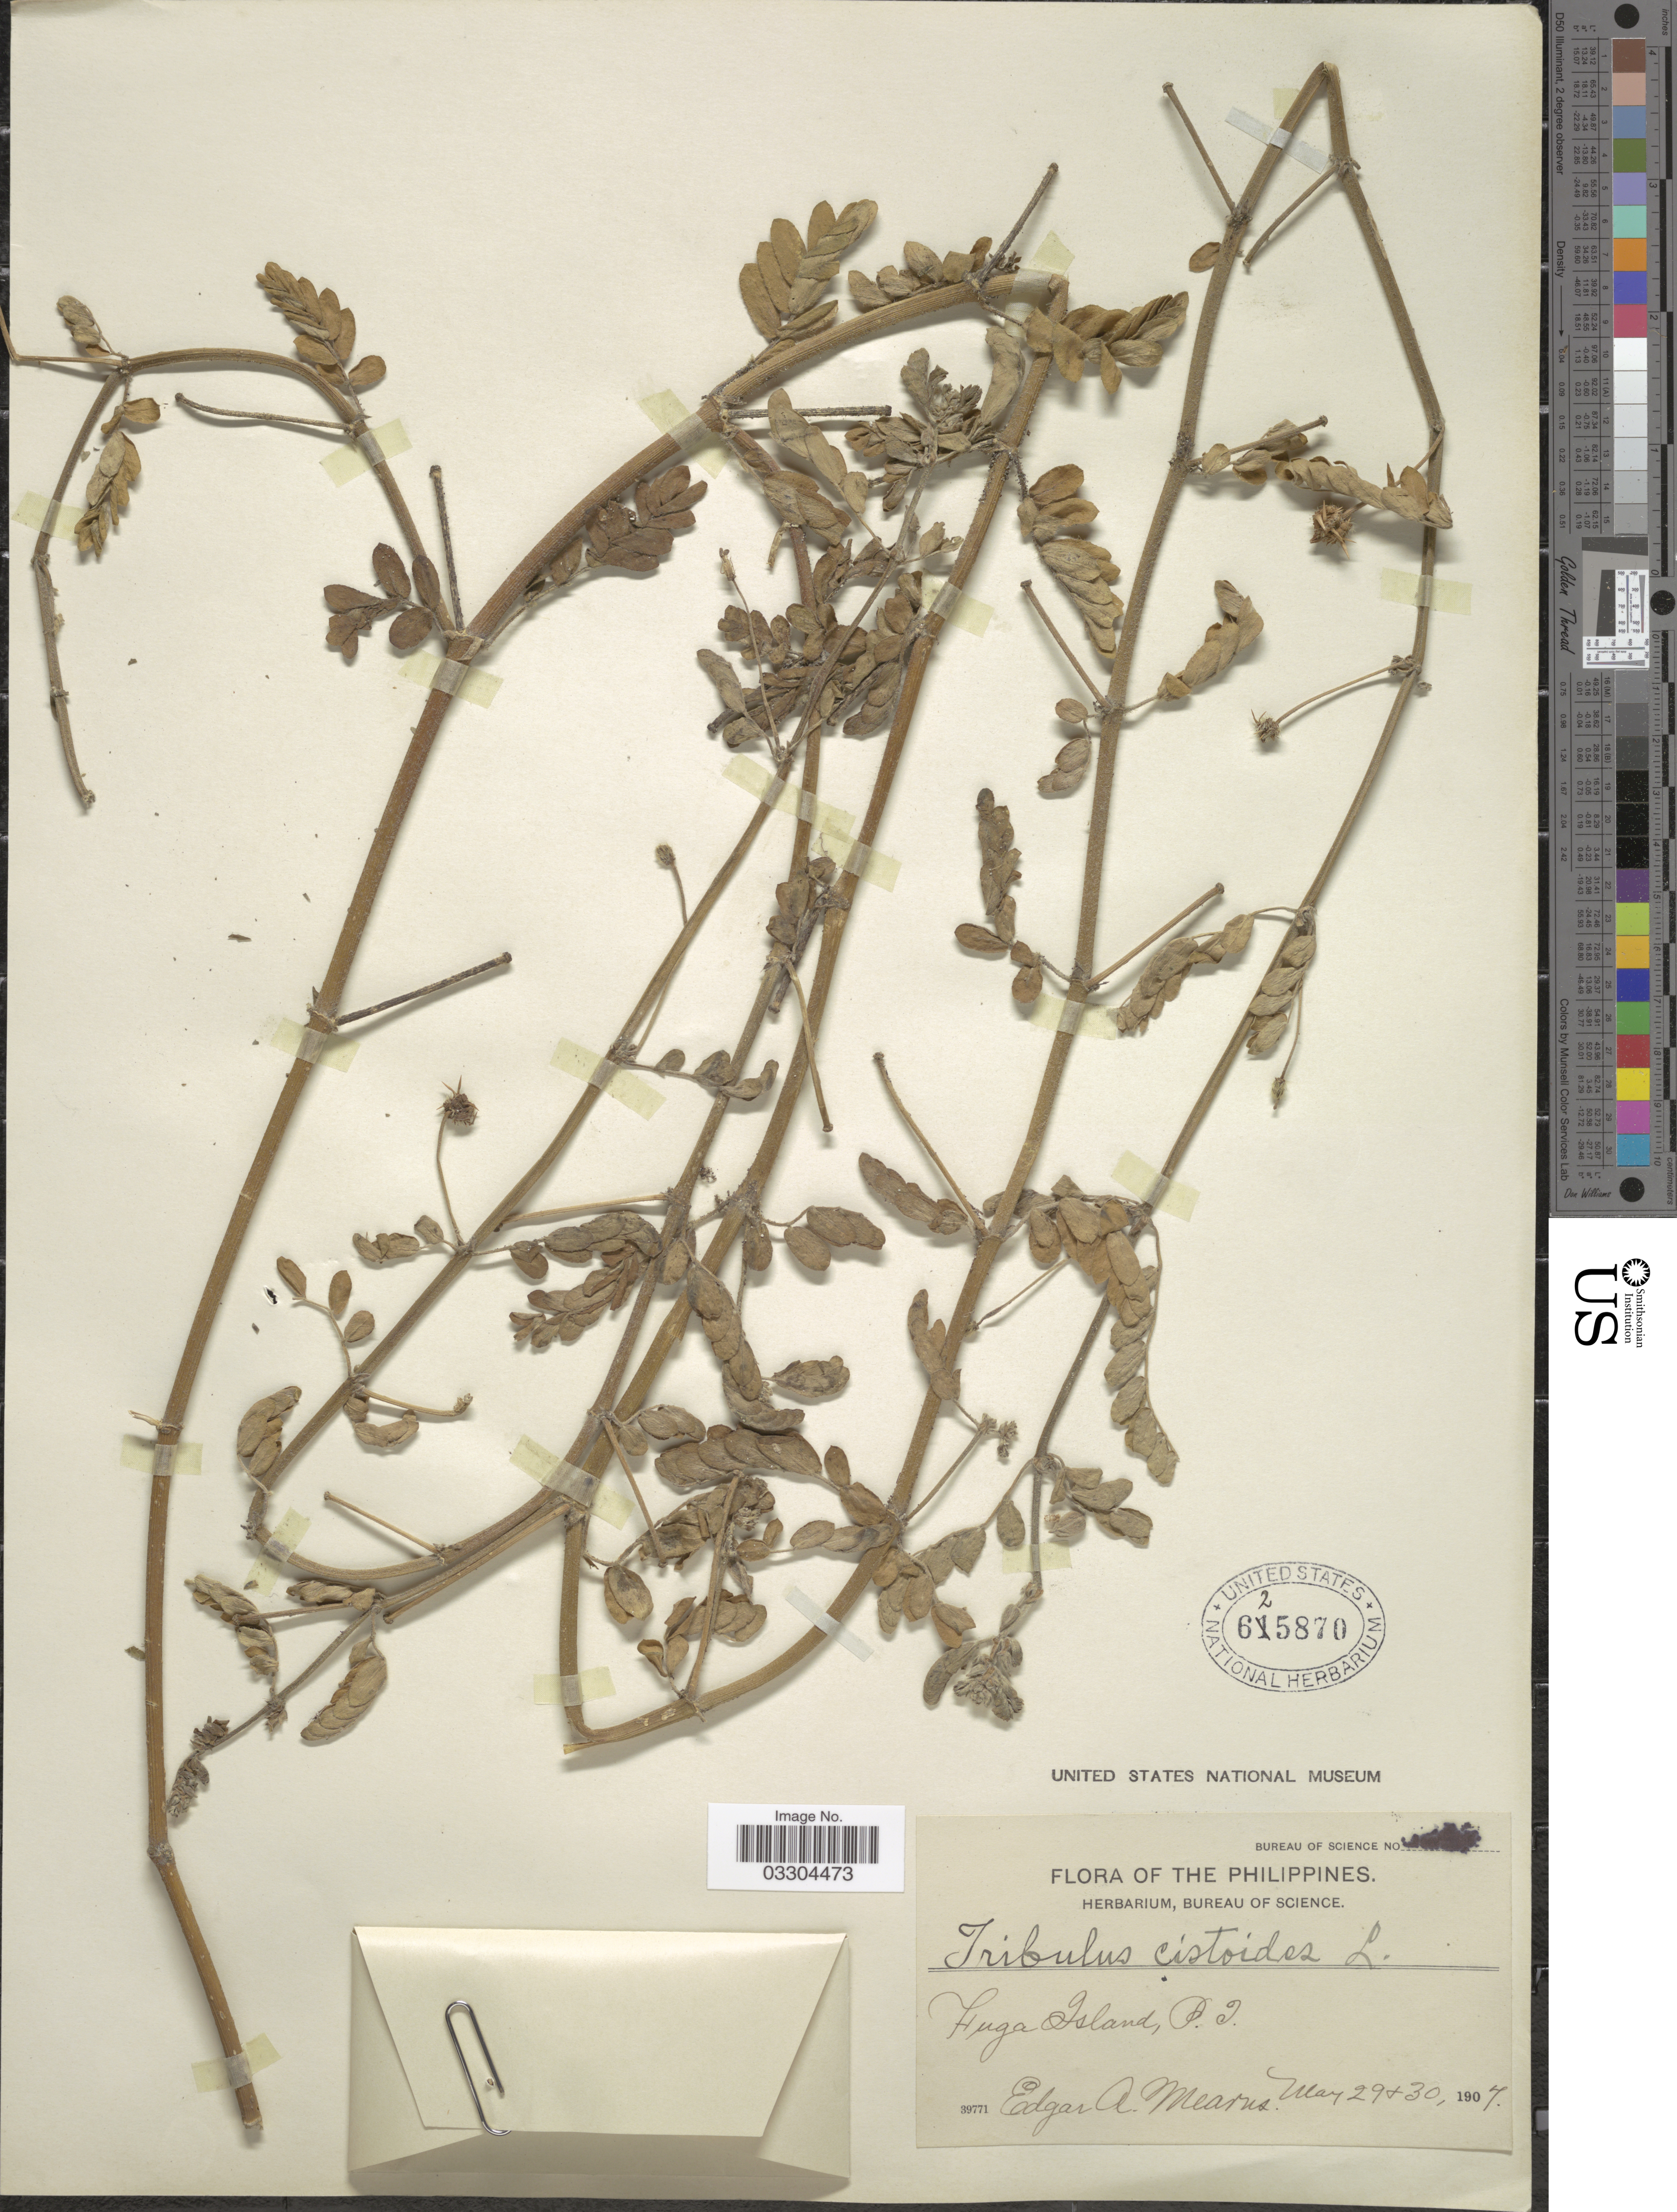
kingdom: Plantae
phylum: Tracheophyta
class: Magnoliopsida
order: Zygophyllales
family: Zygophyllaceae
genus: Tribulus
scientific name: Tribulus cistoides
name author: L.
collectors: E. A. Mearns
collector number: Bureau of Science !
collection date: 1907-05-29/1907-05-30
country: Philippines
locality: Fuga Island, P.I.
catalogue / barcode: US 625870